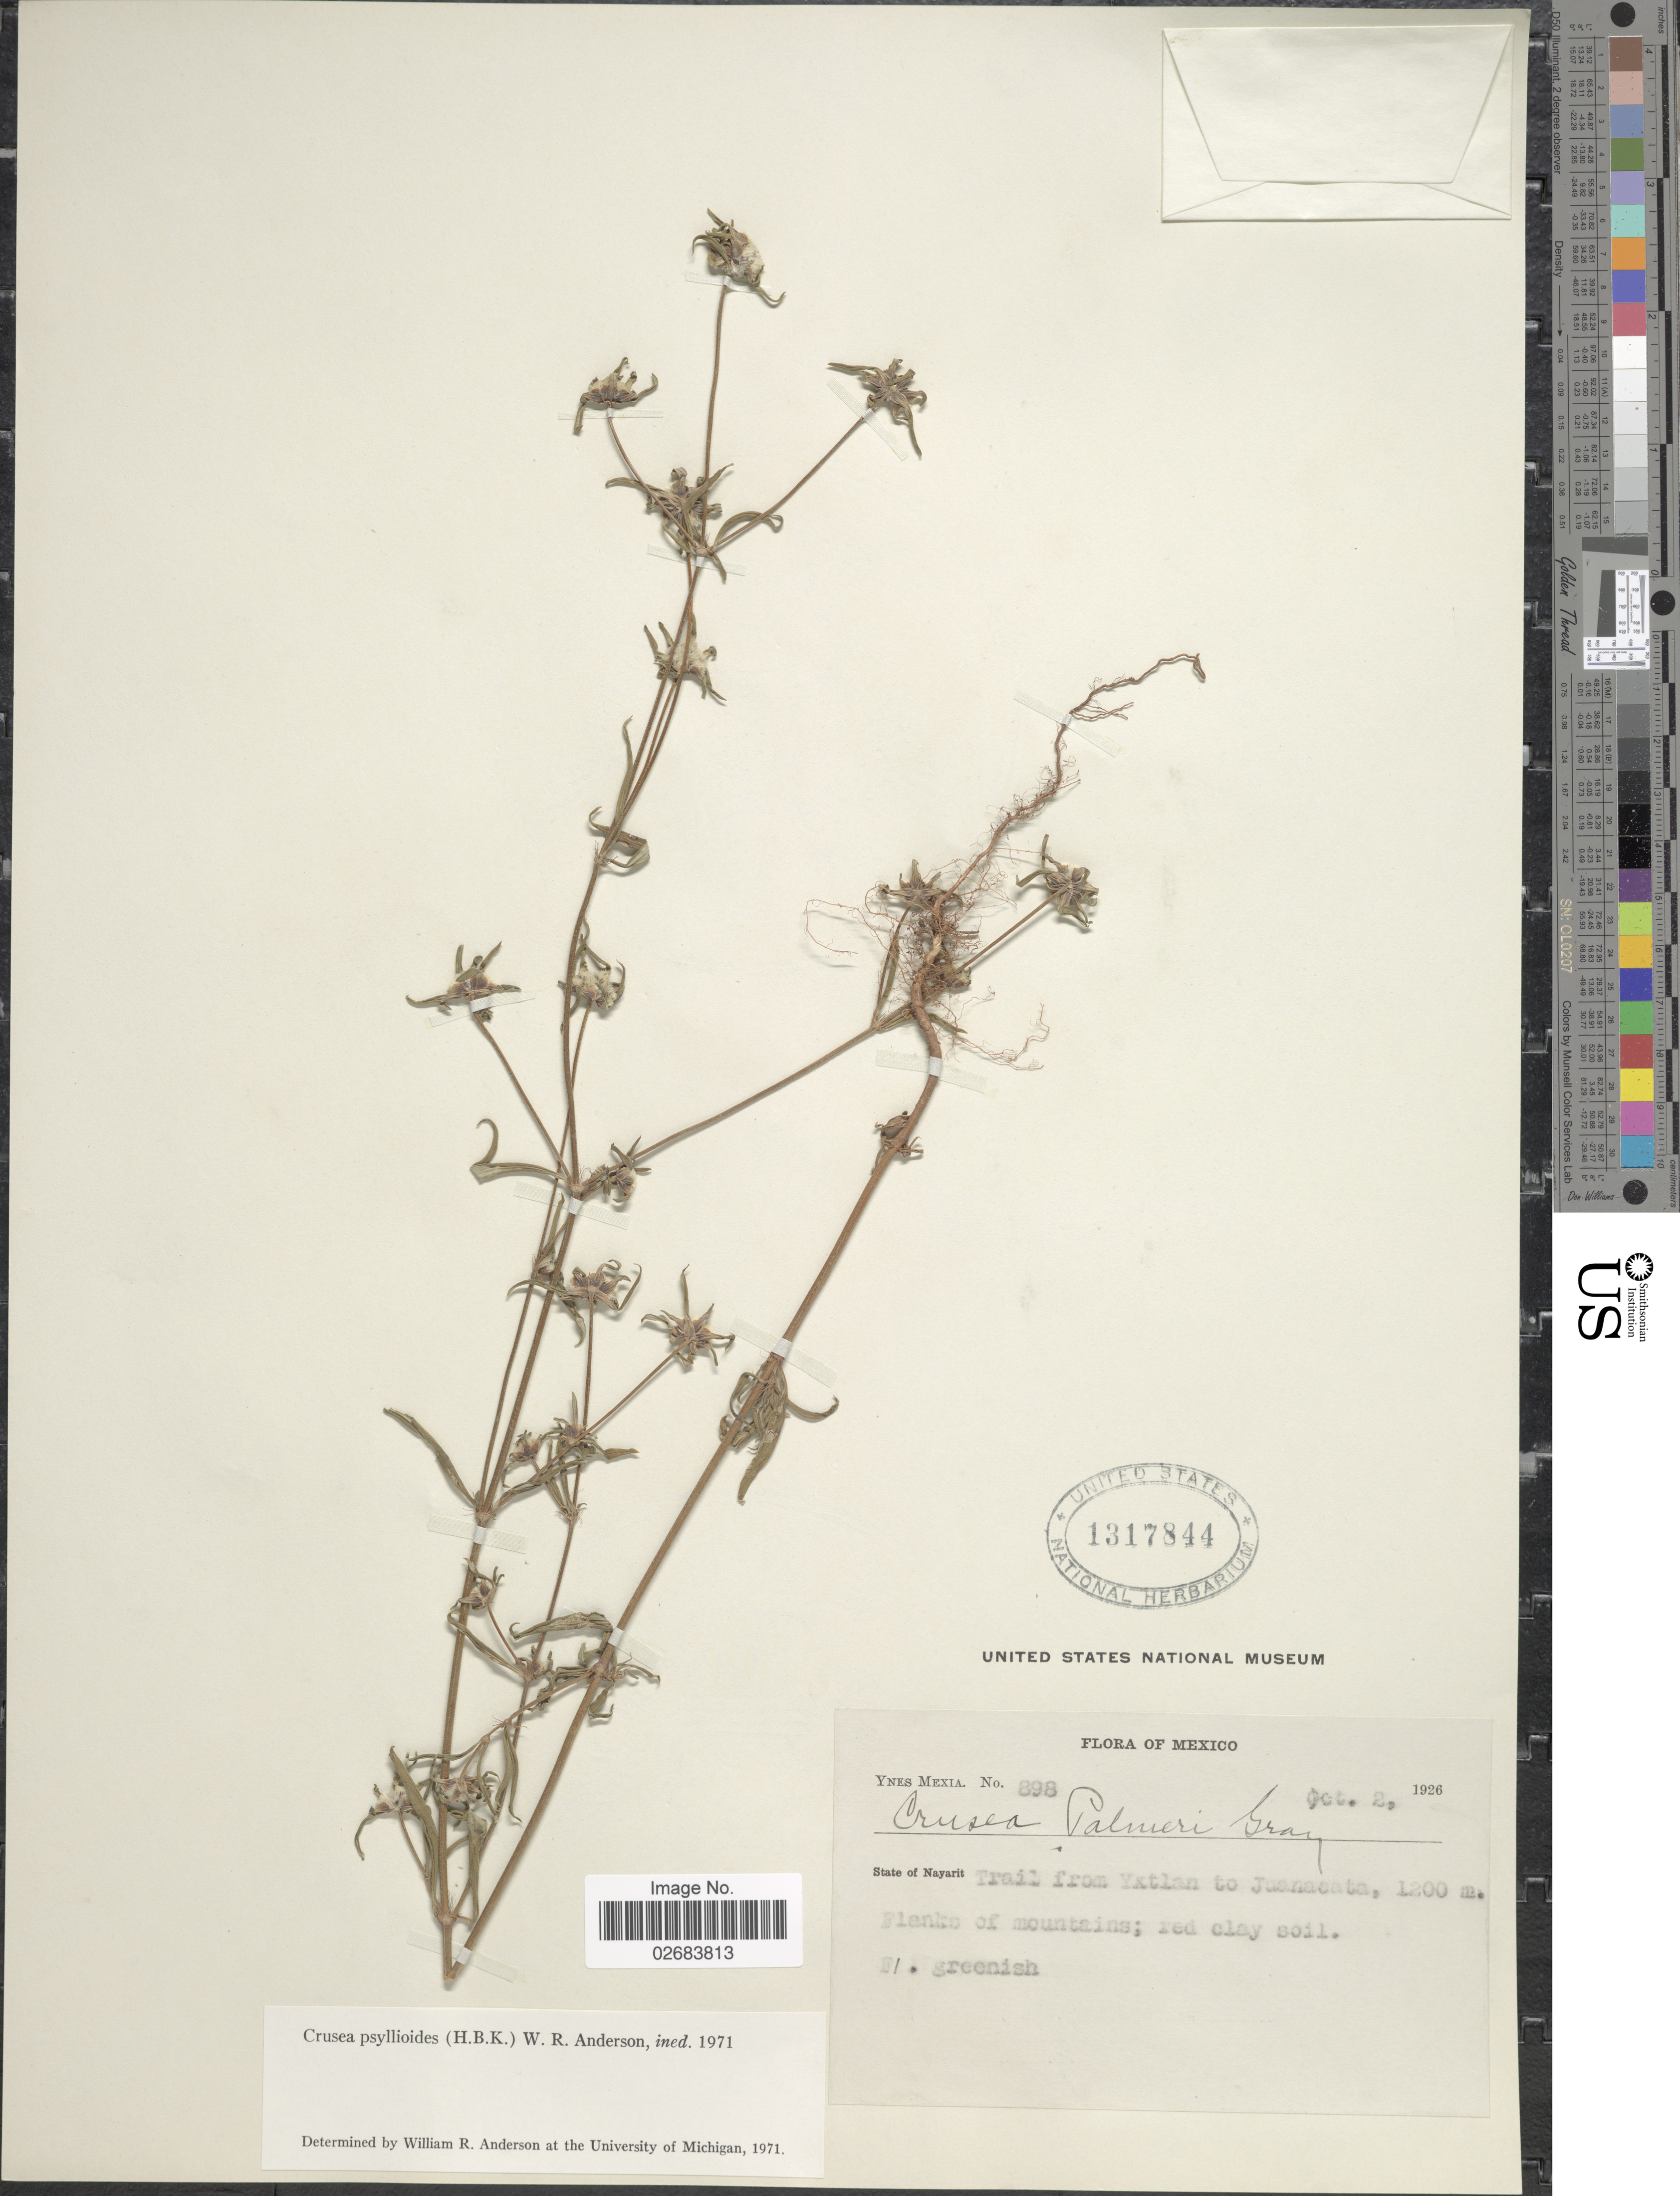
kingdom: Plantae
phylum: Tracheophyta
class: Magnoliopsida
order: Gentianales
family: Rubiaceae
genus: Crusea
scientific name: Crusea psyllioides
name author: (Kunth) W.R. Anderson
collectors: Y. Mexia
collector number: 898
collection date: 1926-10-02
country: Mexico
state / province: Nayarit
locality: Trail from Yxtlan to Juanacata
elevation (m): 1200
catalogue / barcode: US 1317844